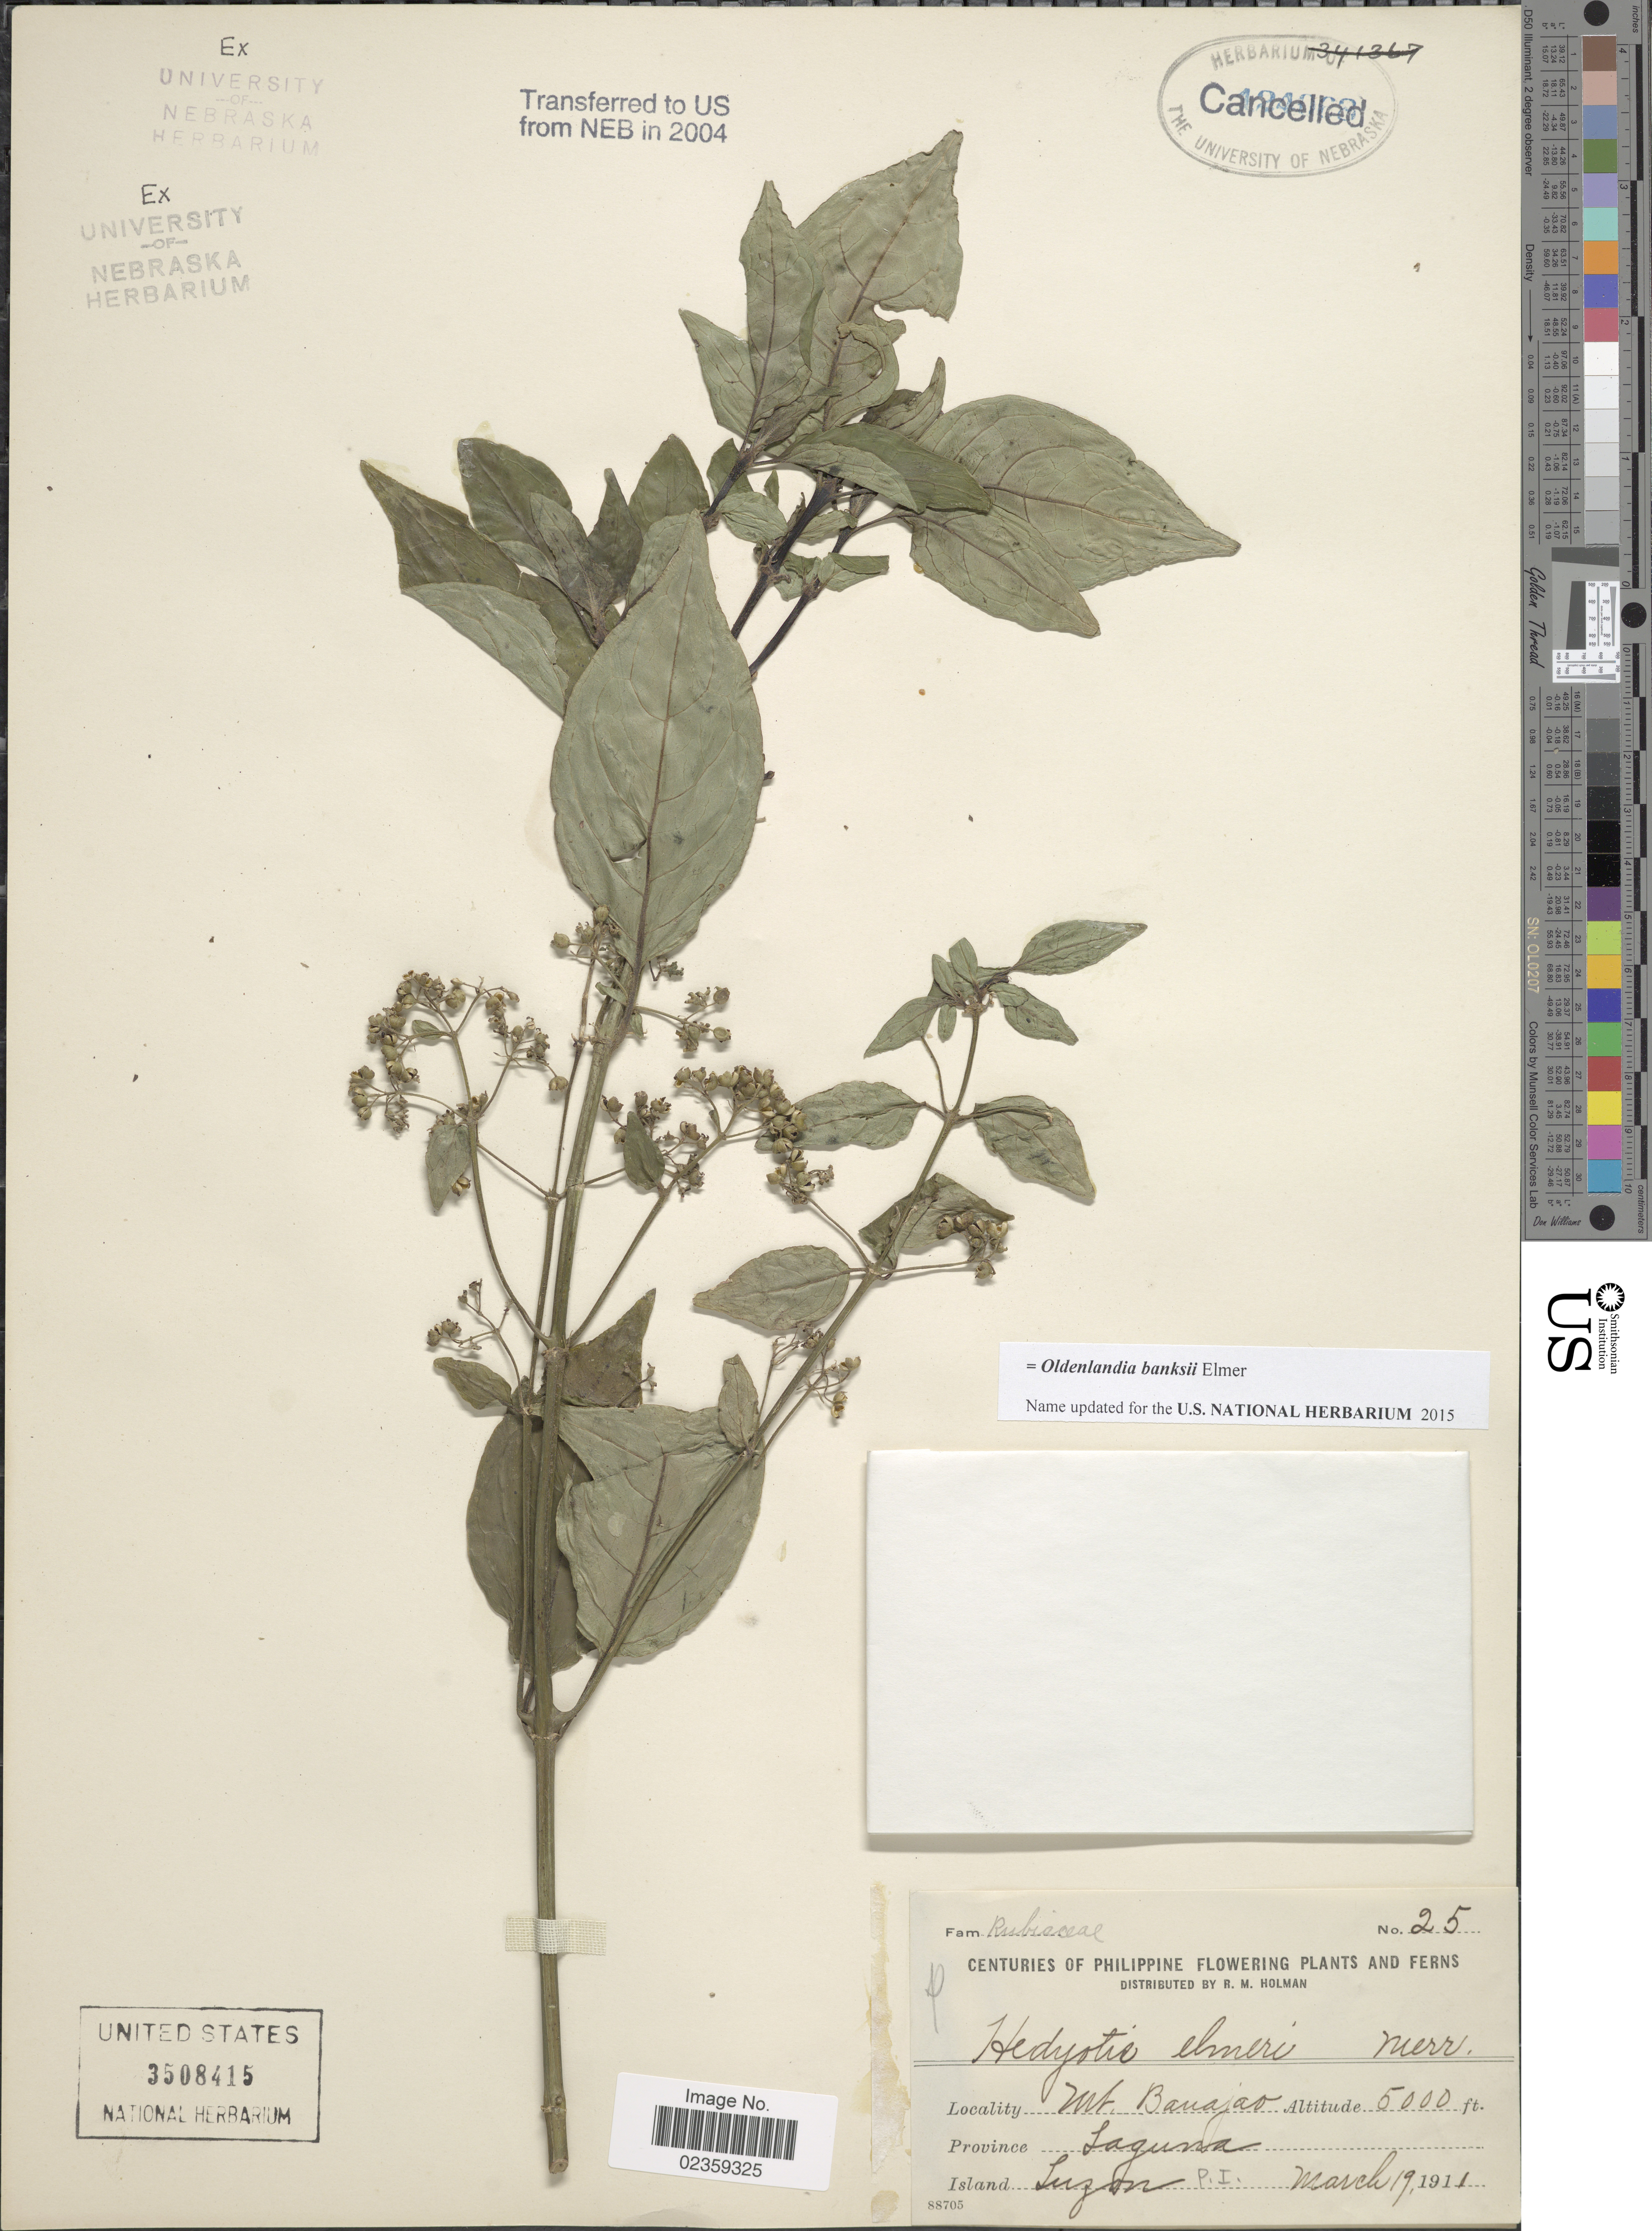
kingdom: Plantae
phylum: Tracheophyta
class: Magnoliopsida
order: Gentianales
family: Rubiaceae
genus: Oldenlandia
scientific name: Oldenlandia banksii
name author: Elmer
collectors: R. Holman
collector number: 25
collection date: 1911-03-19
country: Philippines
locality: Centuries of Philippine flowering plants and ferns. Province Laguna. Island Luzon P.I.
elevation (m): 1524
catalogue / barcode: US 3508415